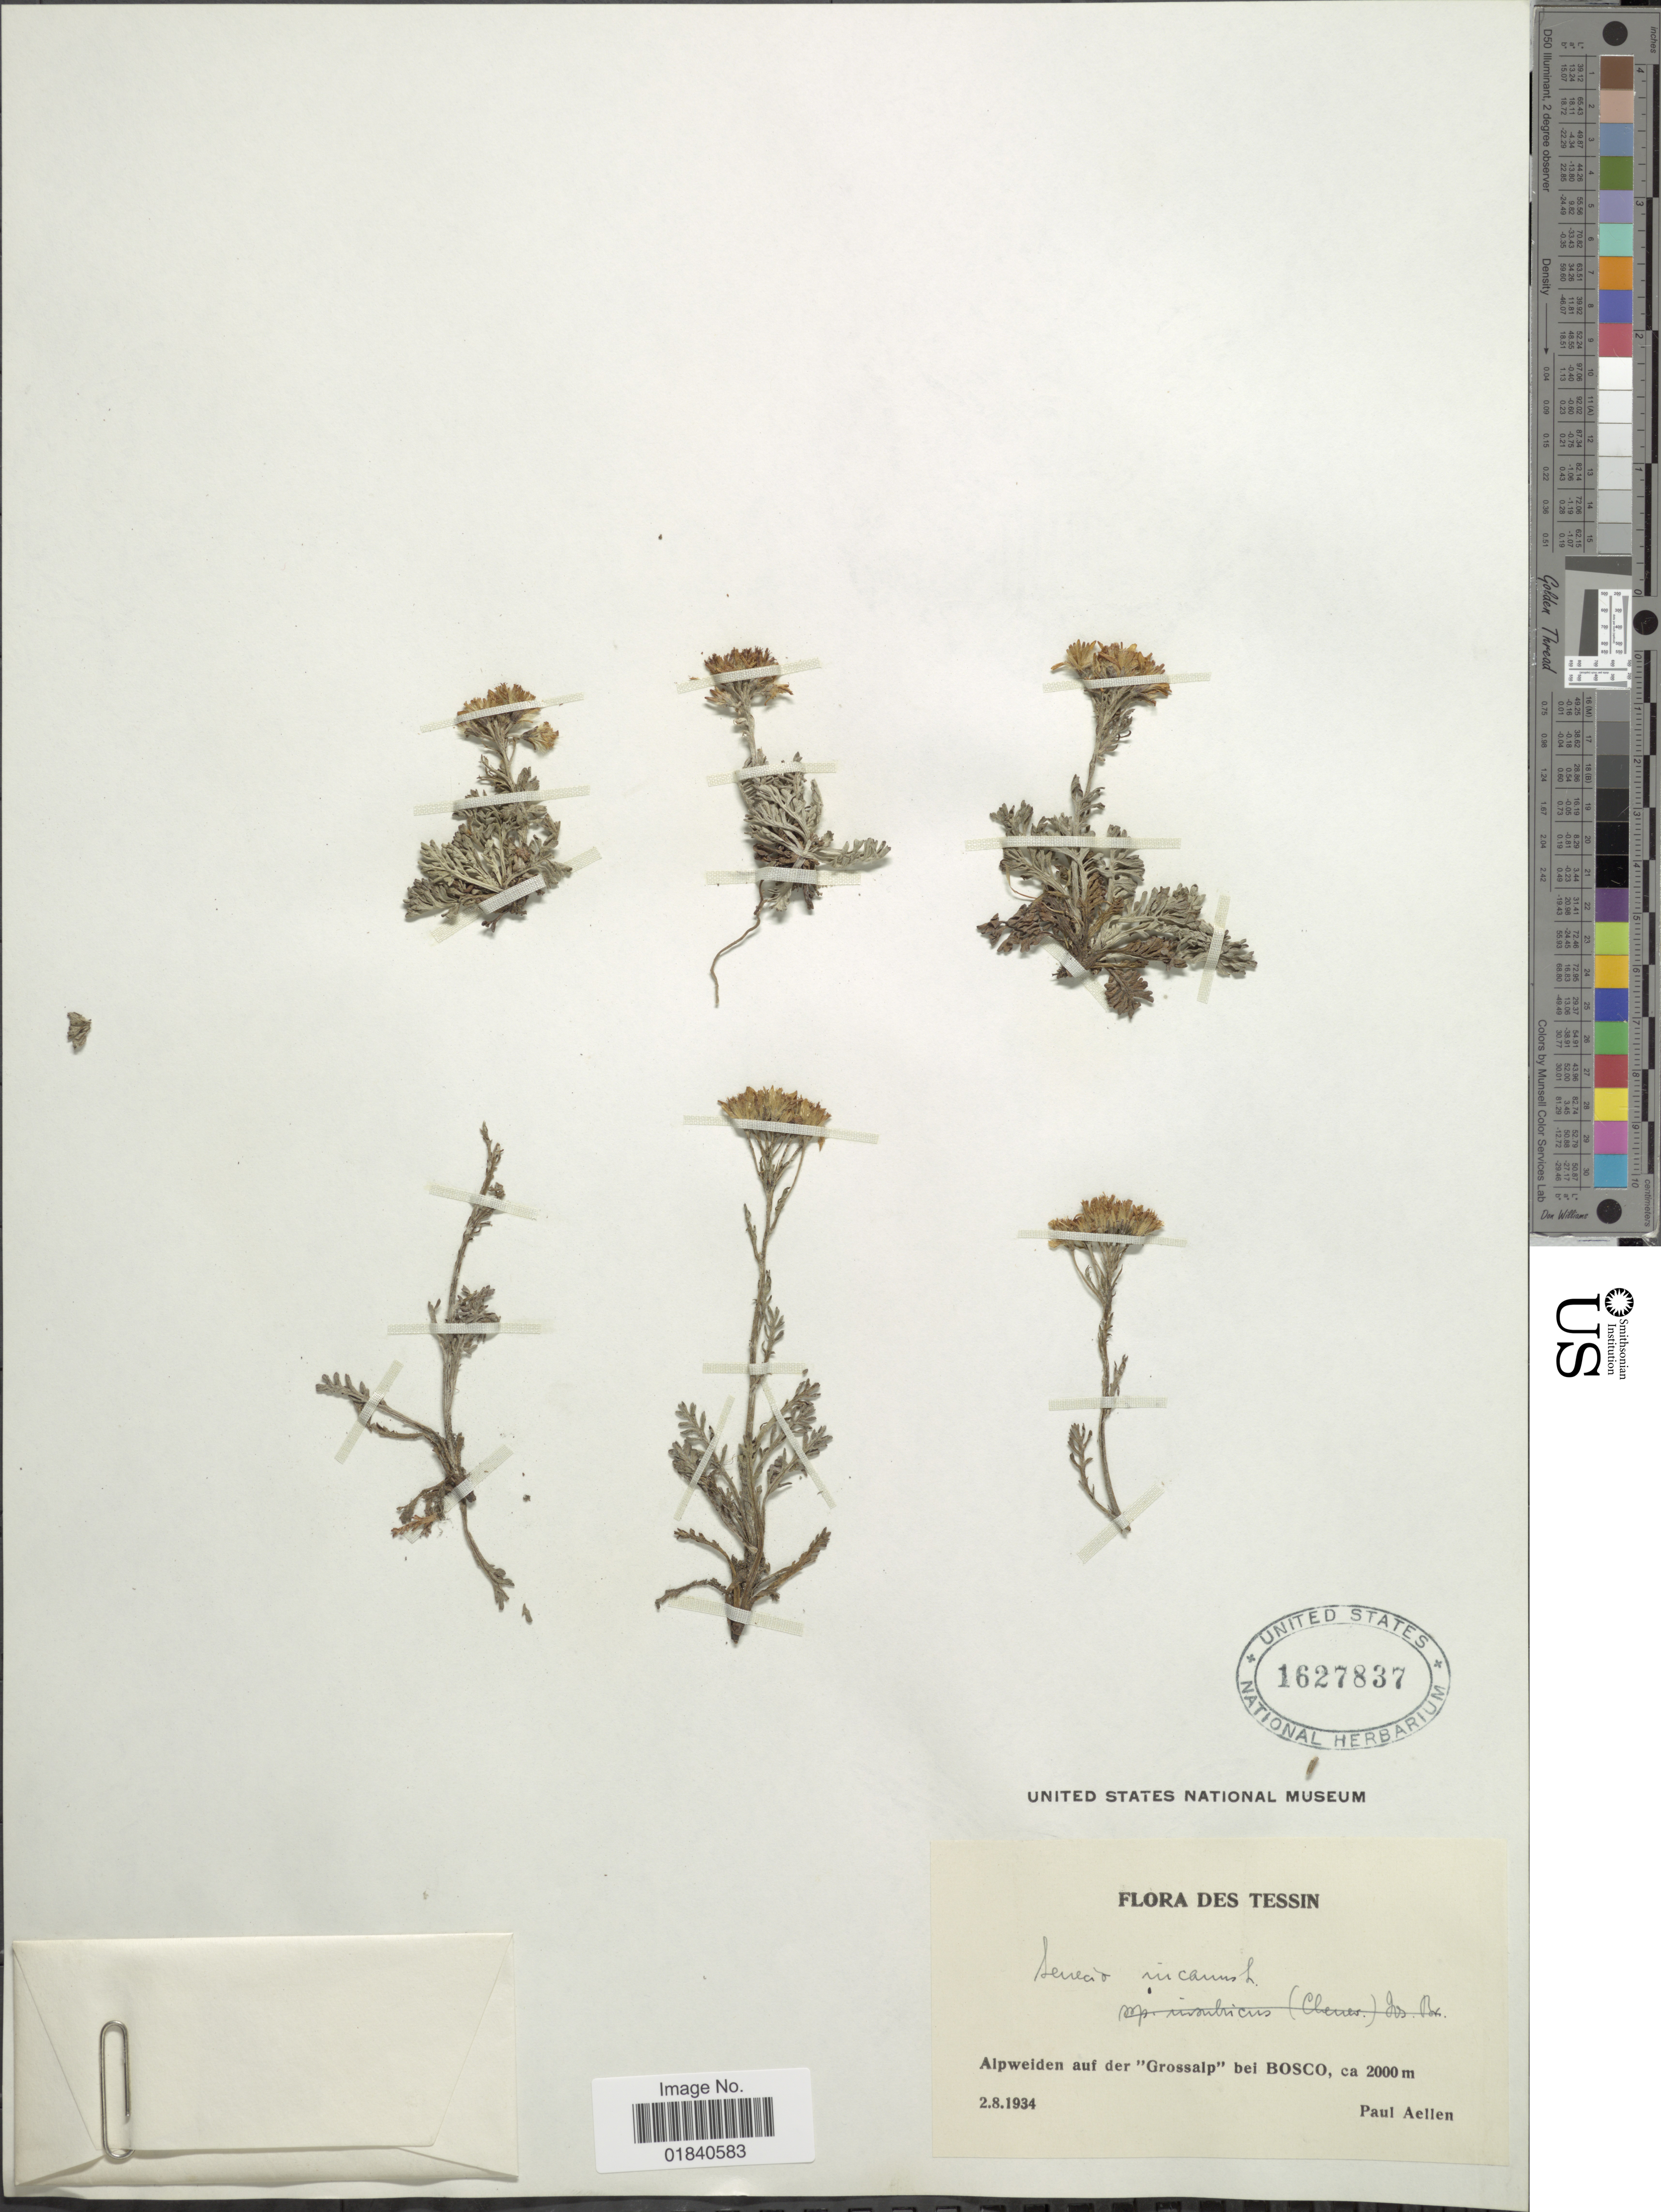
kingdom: Plantae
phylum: Tracheophyta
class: Magnoliopsida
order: Asterales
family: Asteraceae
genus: Jacobaea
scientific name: Jacobaea incana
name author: (L.) Veldkamp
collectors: P. Aellen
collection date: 1934-08-02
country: Switzerland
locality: Tessin. Alpweiden auf der "Grossalp" bei Bosco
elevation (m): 2000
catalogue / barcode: US 1627837